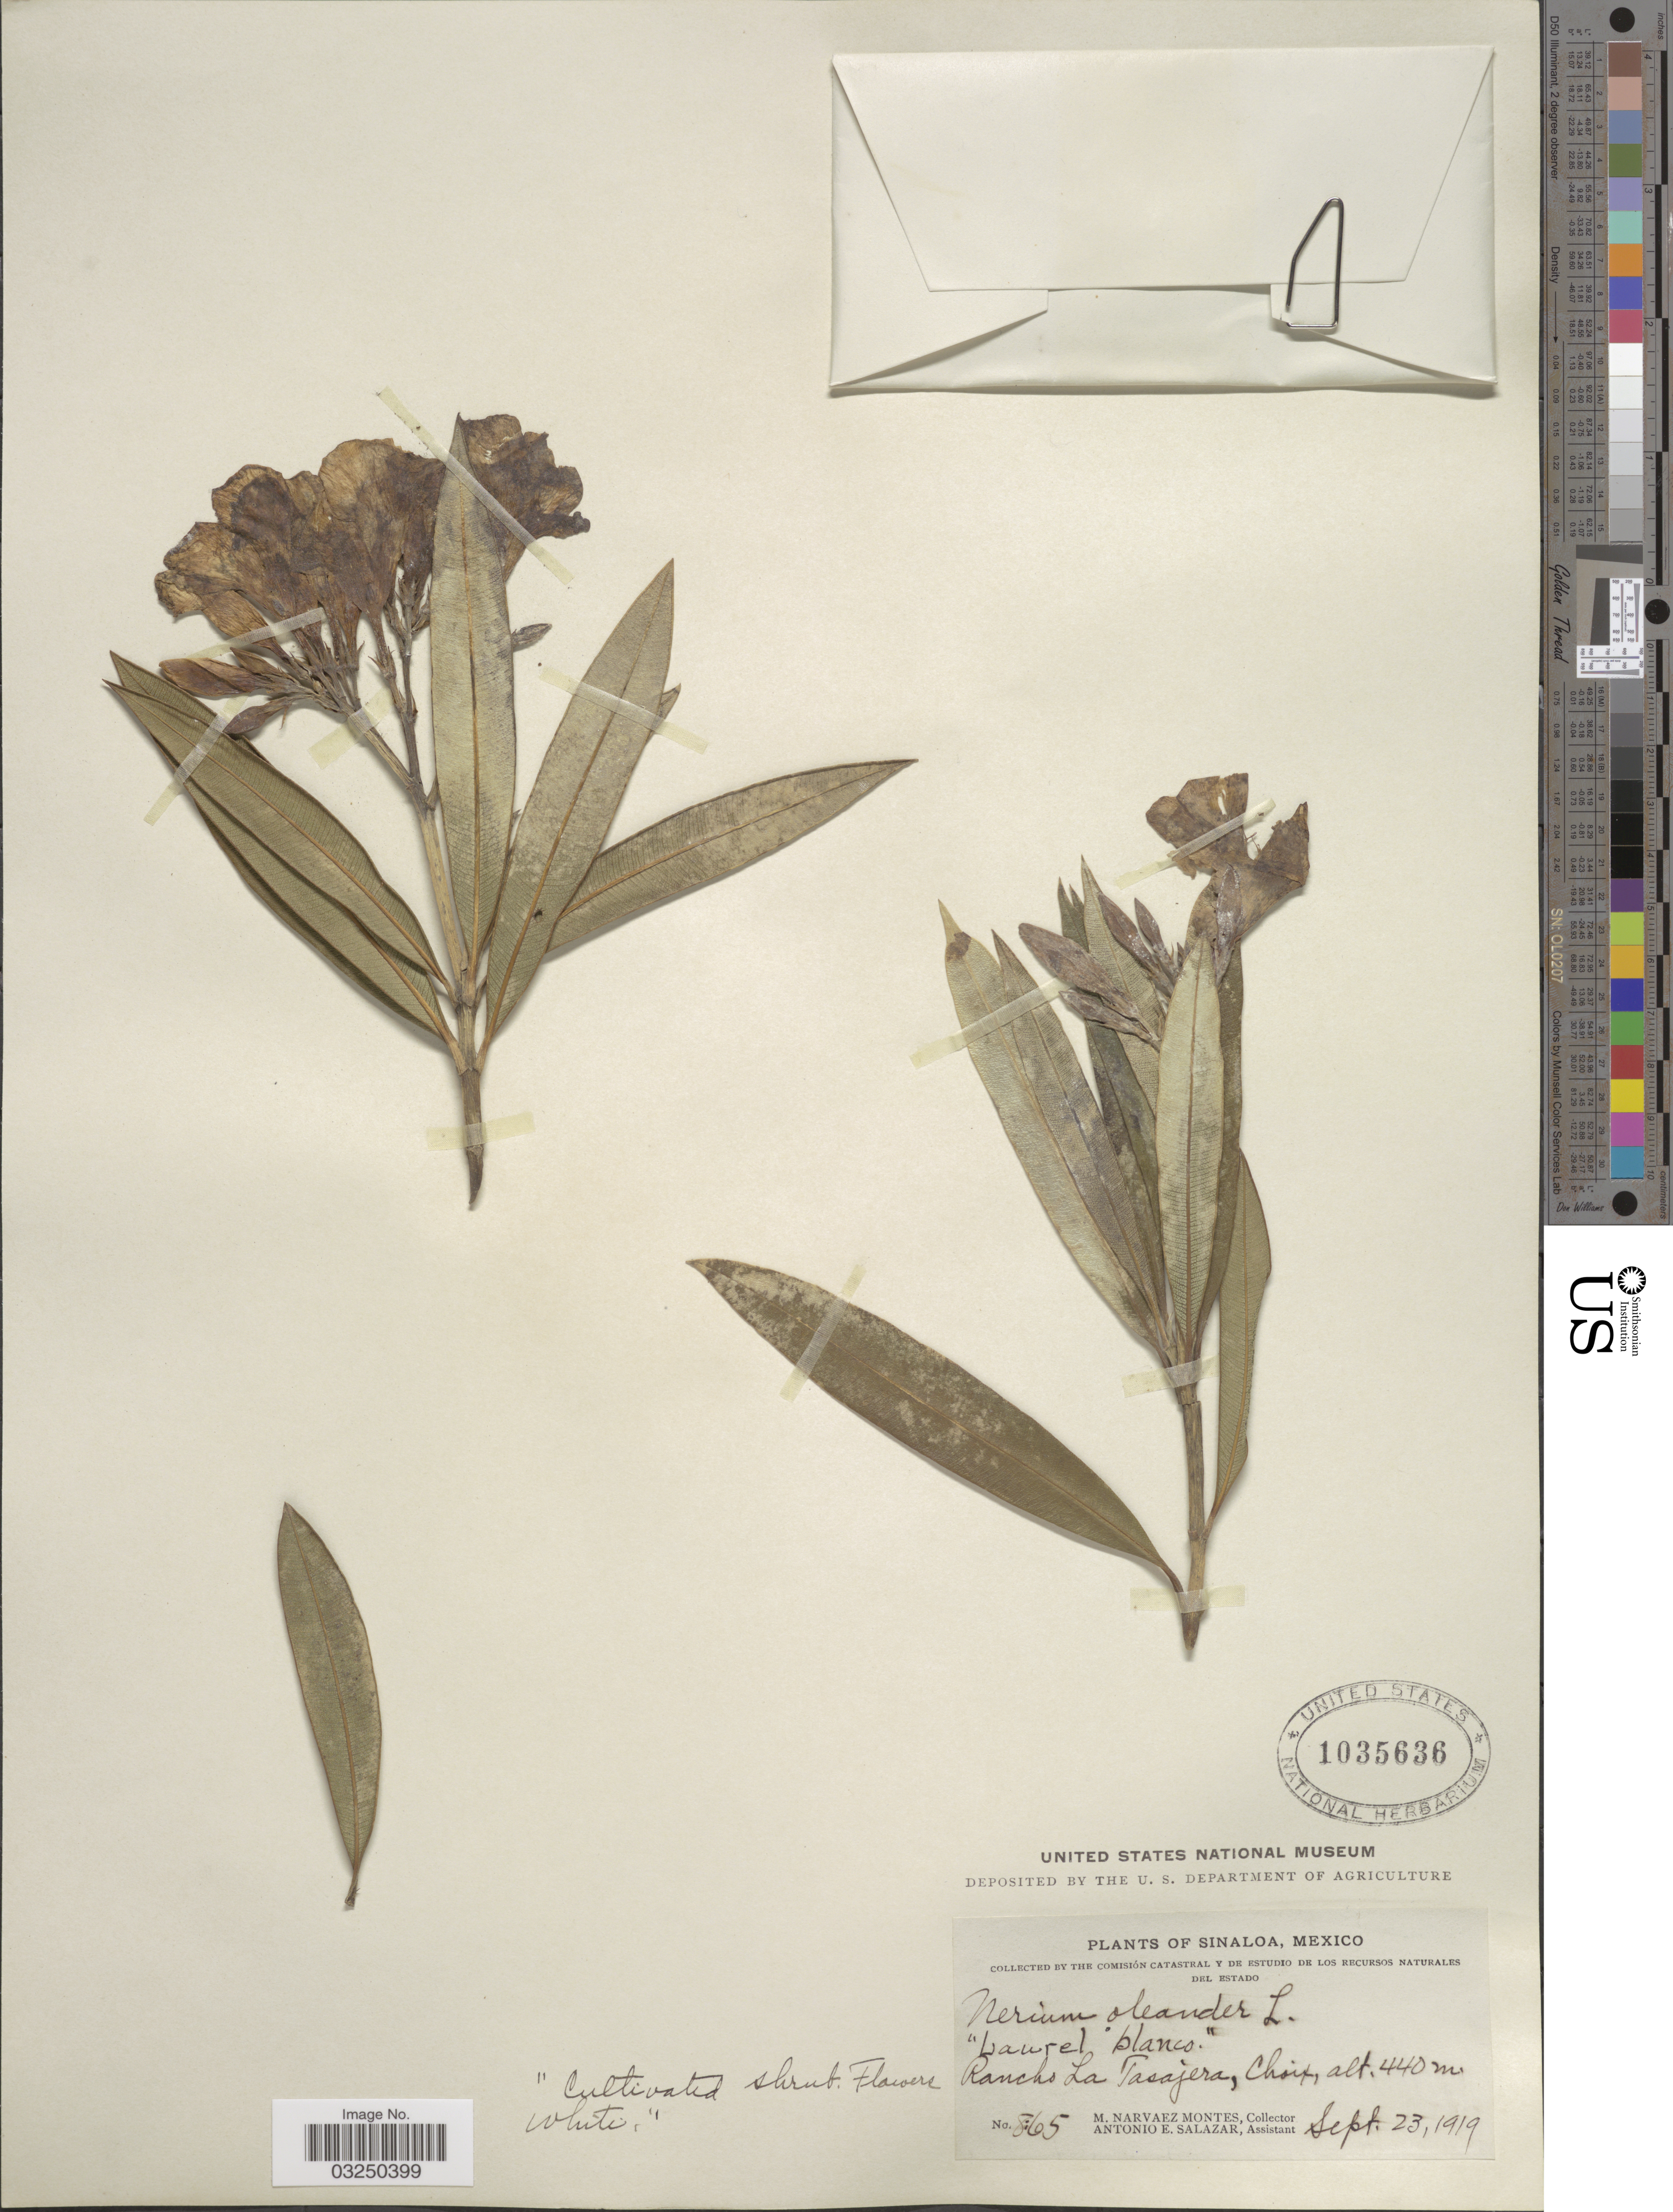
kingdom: Plantae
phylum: Tracheophyta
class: Magnoliopsida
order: Gentianales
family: Apocynaceae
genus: Nerium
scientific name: Nerium oleander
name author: L.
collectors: M. Narvaez-Montes & A. E. Salazar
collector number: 865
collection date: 1919-09-23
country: Mexico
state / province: Sinaloa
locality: Rancho La Tasajera, Choix.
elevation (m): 440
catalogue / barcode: US 1035636